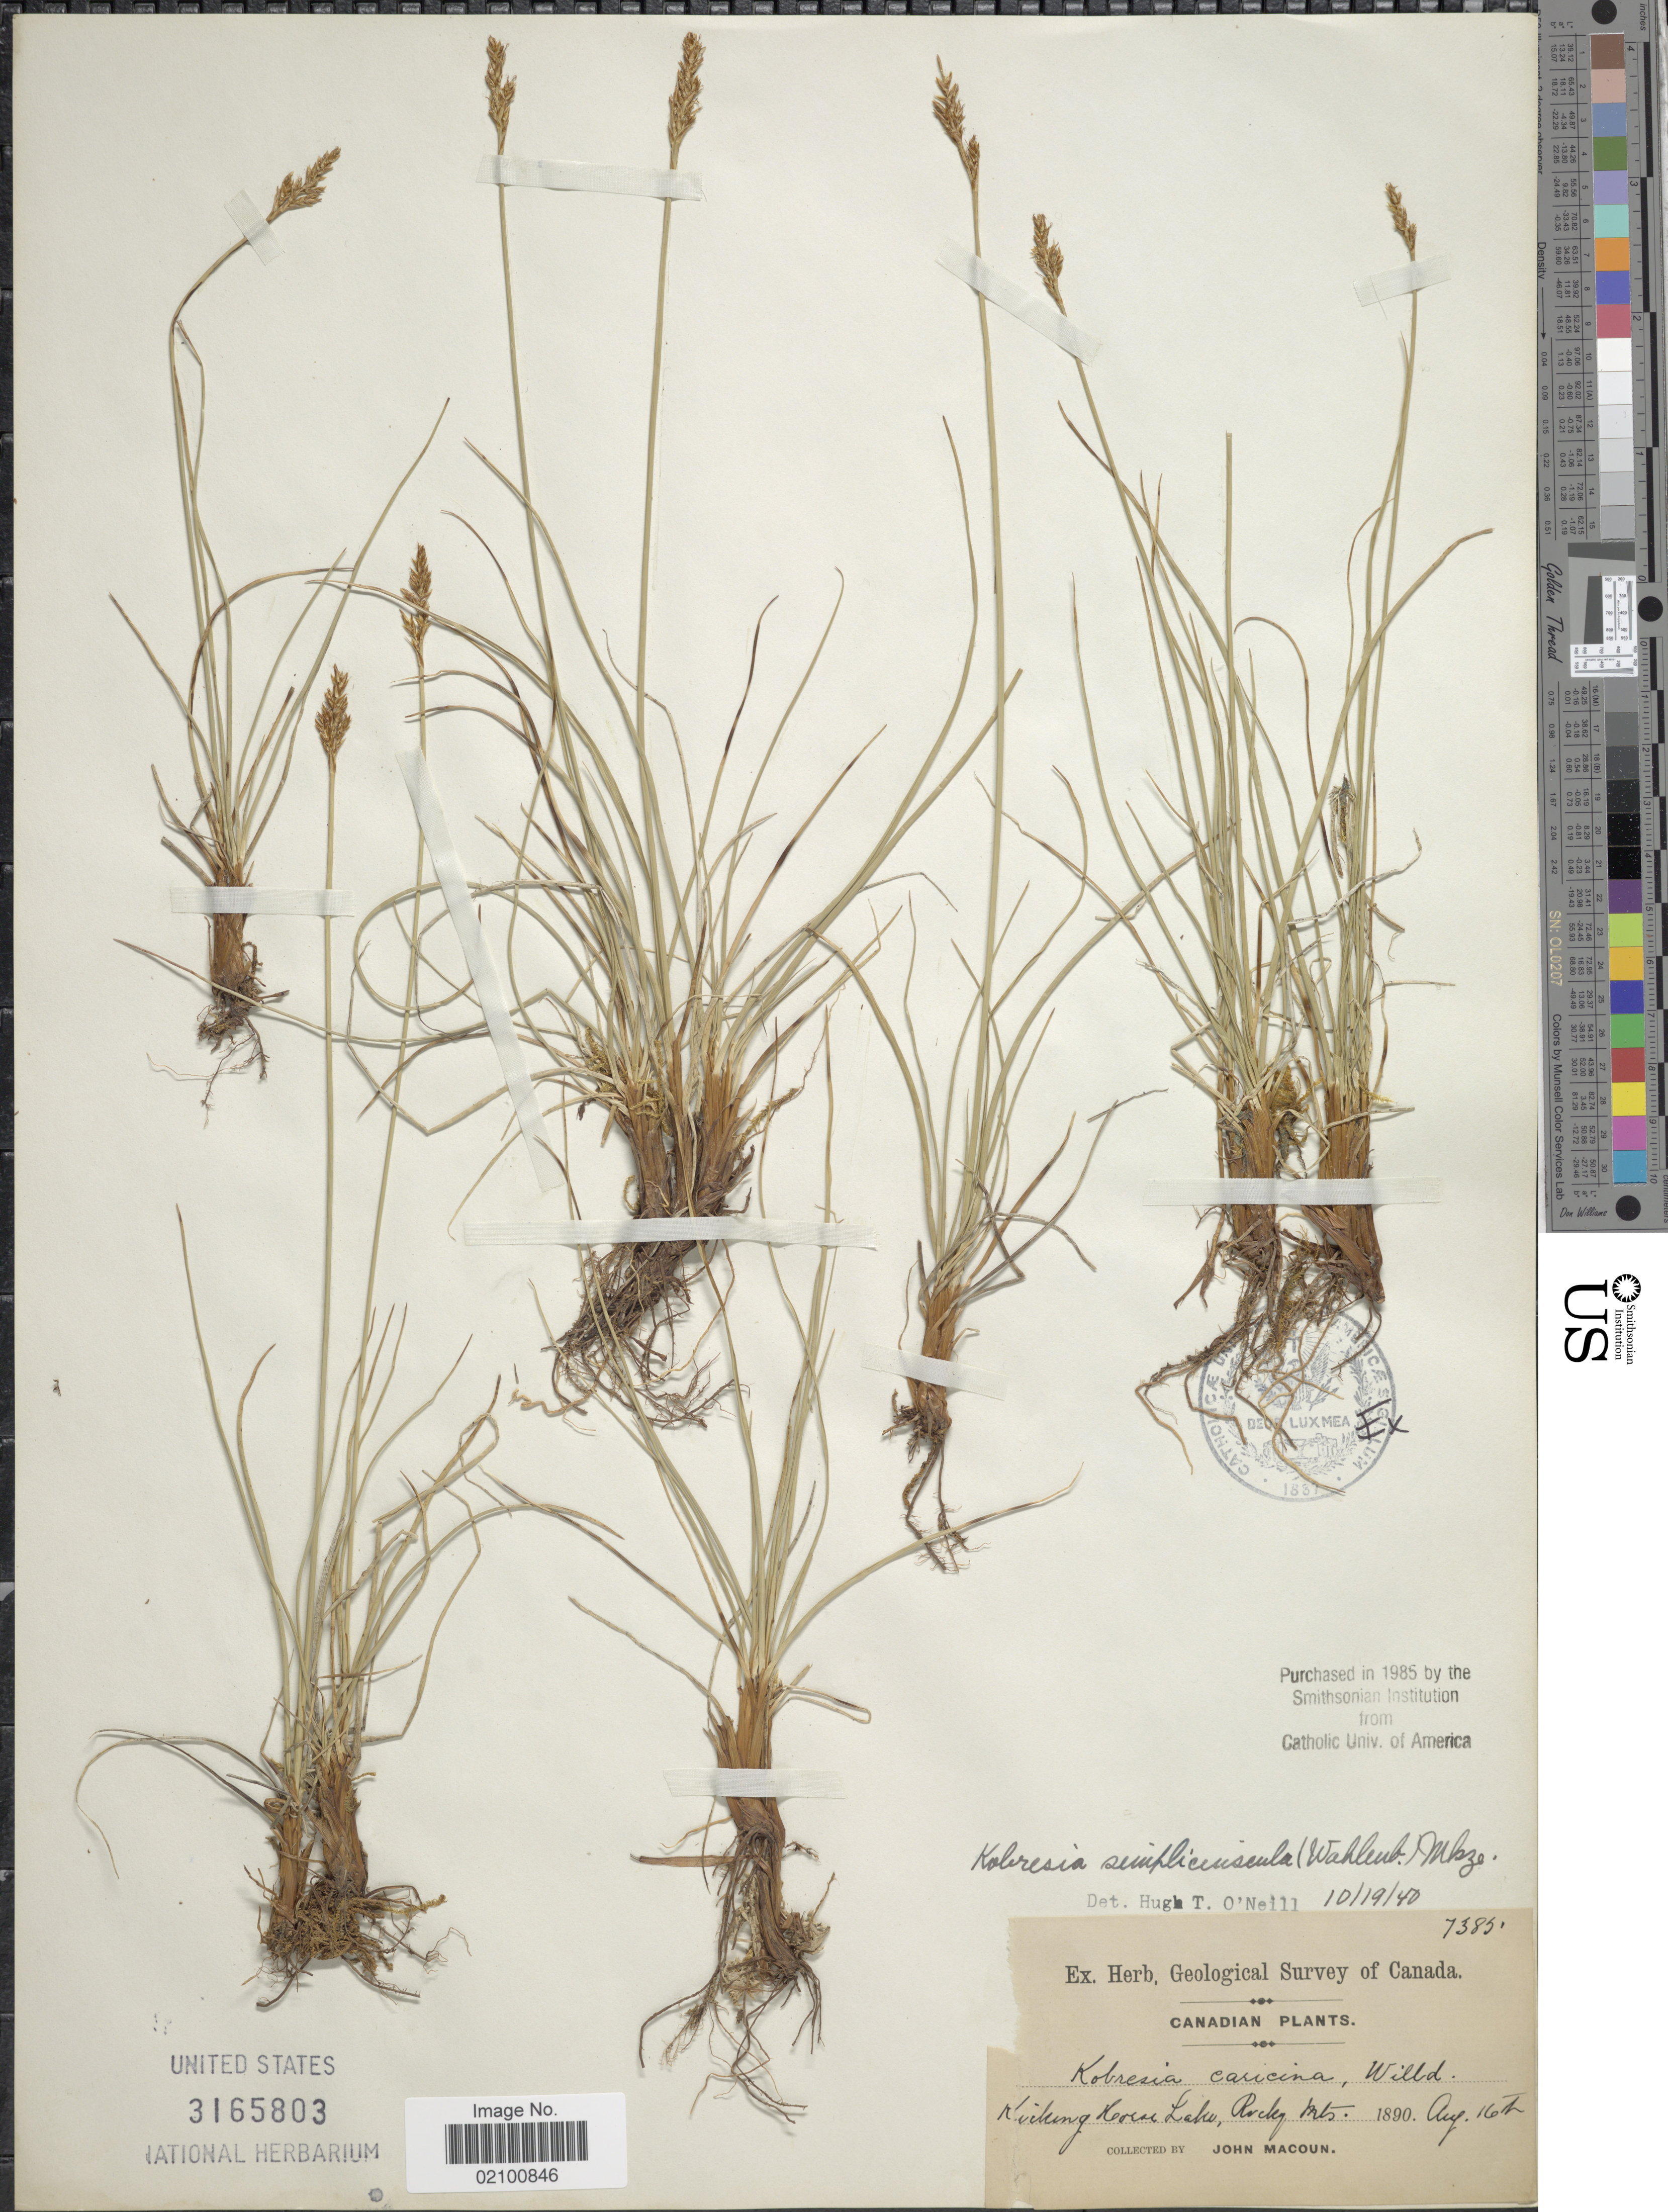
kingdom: Plantae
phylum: Tracheophyta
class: Liliopsida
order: Poales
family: Cyperaceae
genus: Carex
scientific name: Carex simpliciuscula subsp. simpliciuscula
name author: Wahlenb.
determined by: Strong, M. T., (US), Smithsonian Institution - National Museum of Natural History (UNITED STATES)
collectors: J. Macoun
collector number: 7385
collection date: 1890-08-16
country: Canada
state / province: British Columbia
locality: Kicking Horse Lake, Rocky Mts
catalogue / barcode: US 3165803